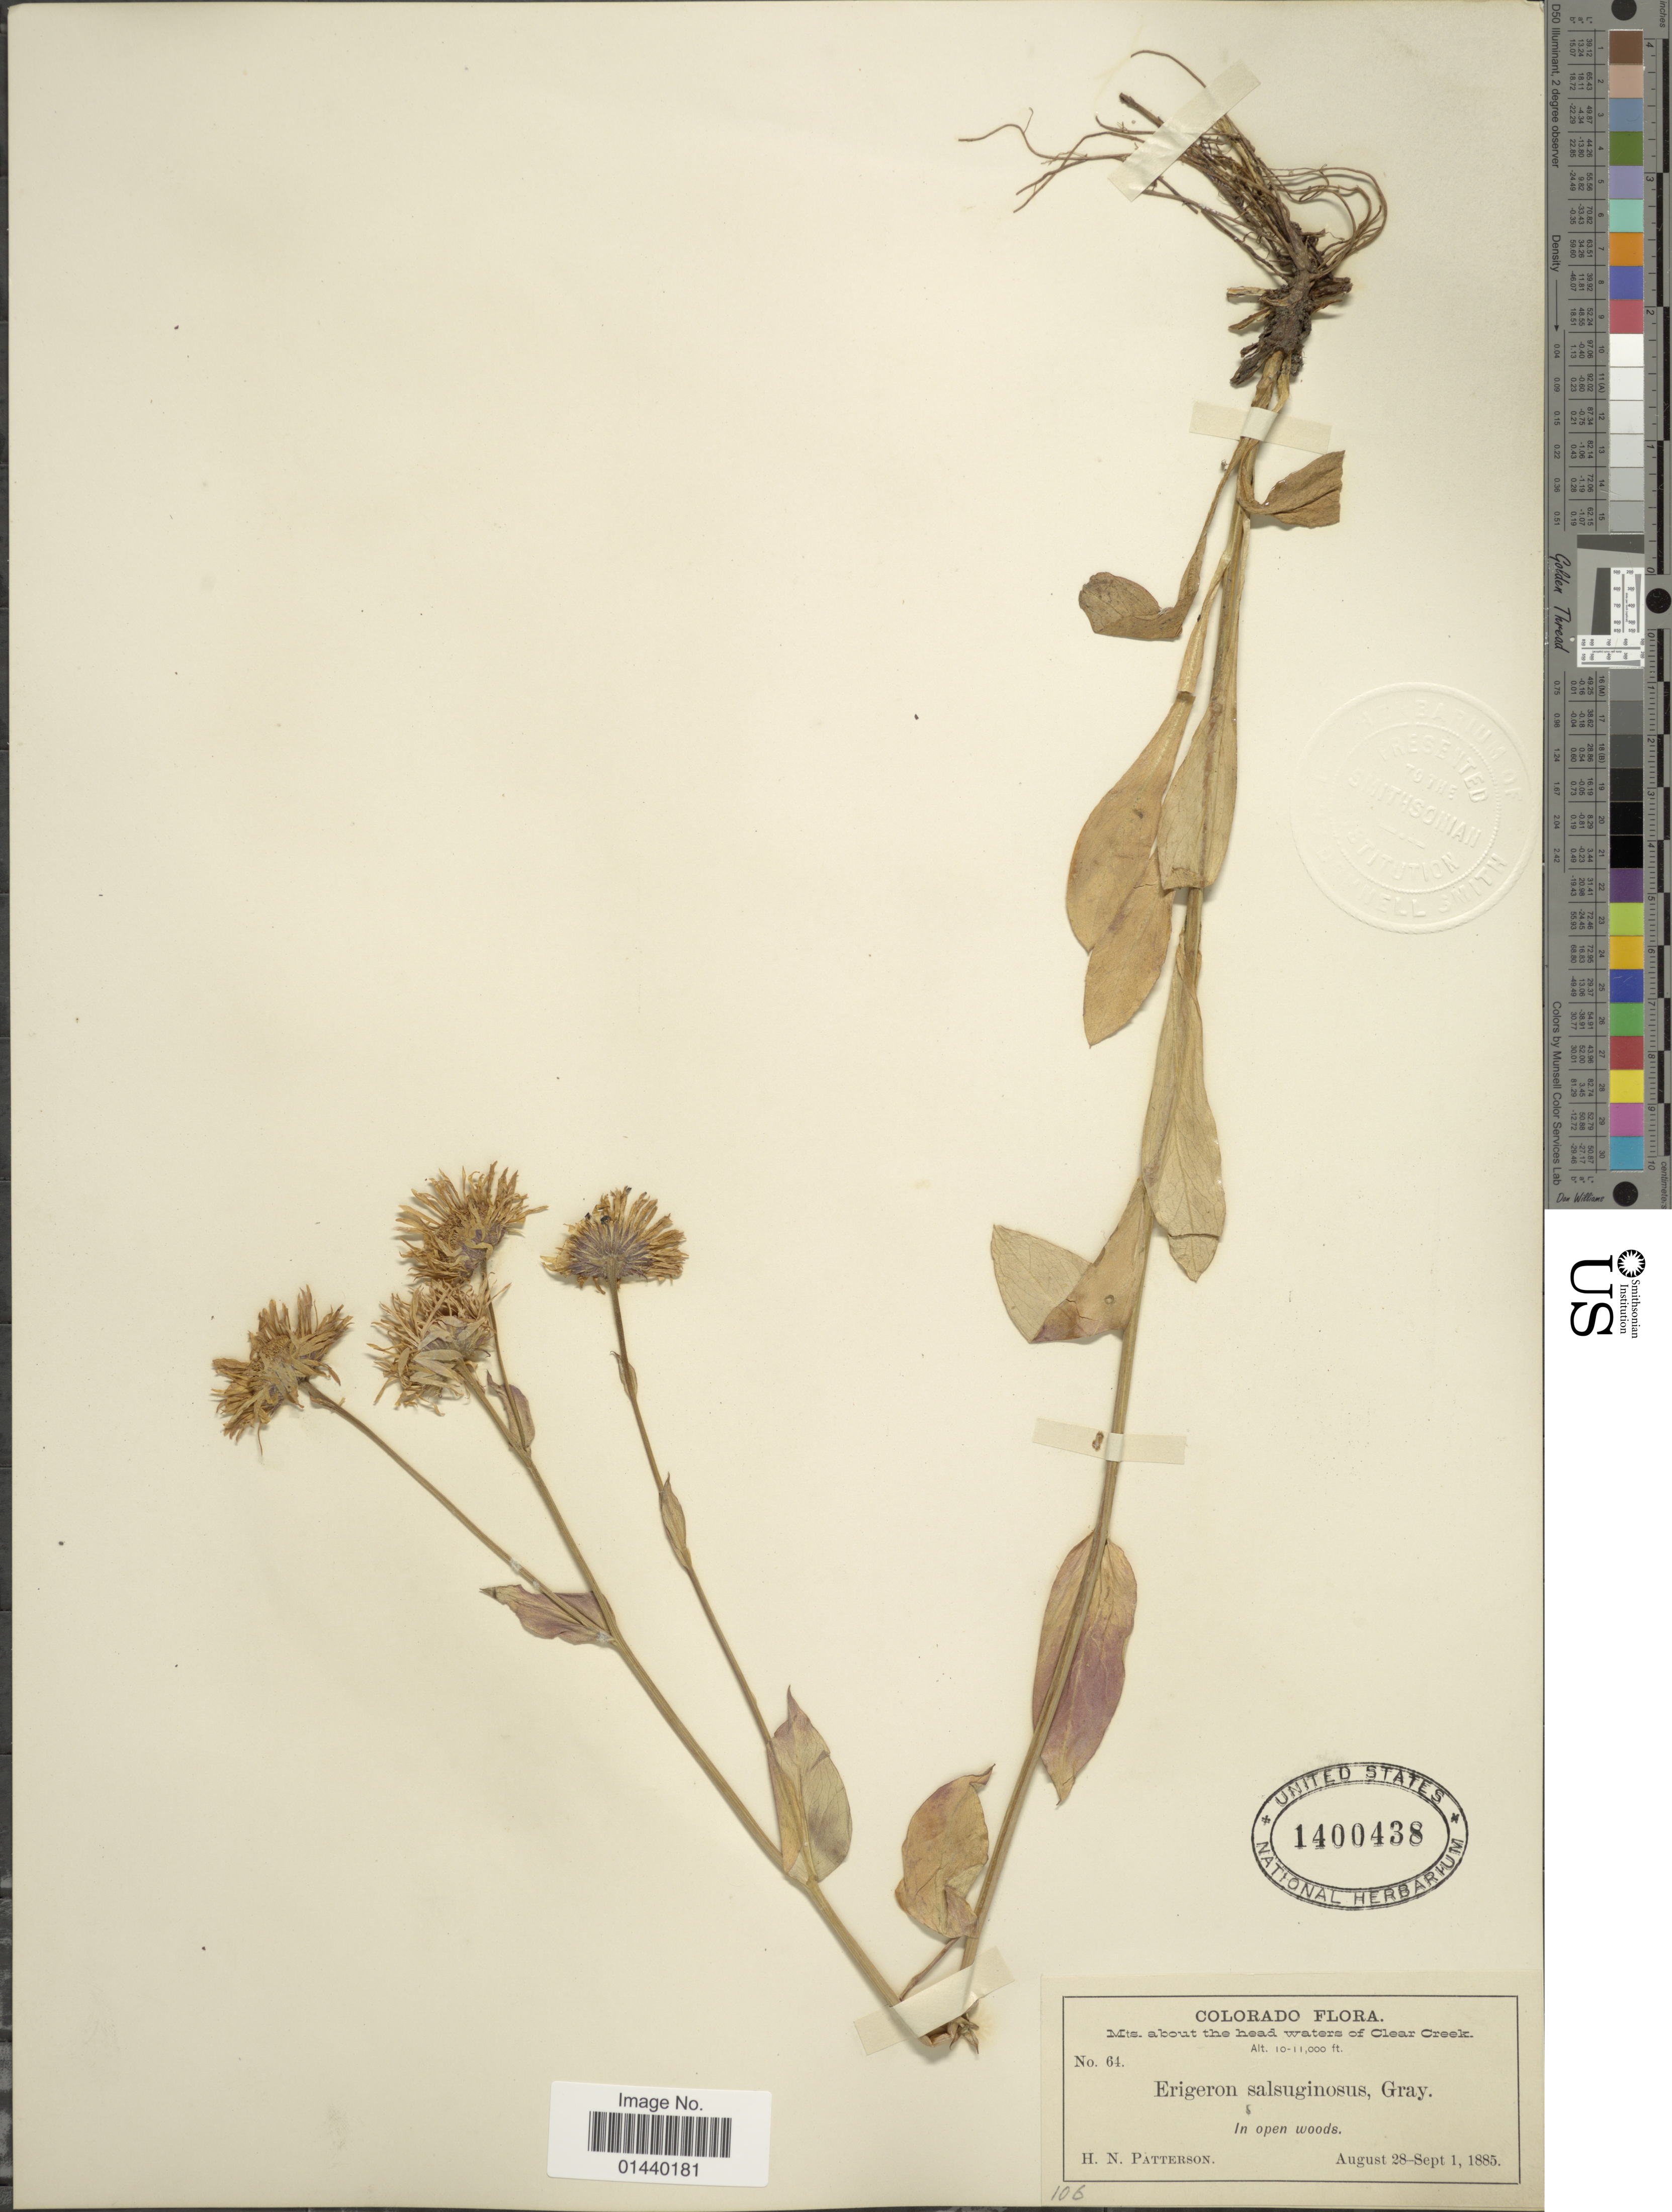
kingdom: Plantae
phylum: Tracheophyta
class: Magnoliopsida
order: Asterales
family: Asteraceae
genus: Erigeron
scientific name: Erigeron salsuginosus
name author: (Richardson ex R. Br.) A. Gray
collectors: H. N. Patterson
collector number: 64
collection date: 1885-08-28/1885-09-01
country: United States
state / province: Colorado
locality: Mts. about the head waters of Clear Creek. In open woods.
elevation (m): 3048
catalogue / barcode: US 1400438